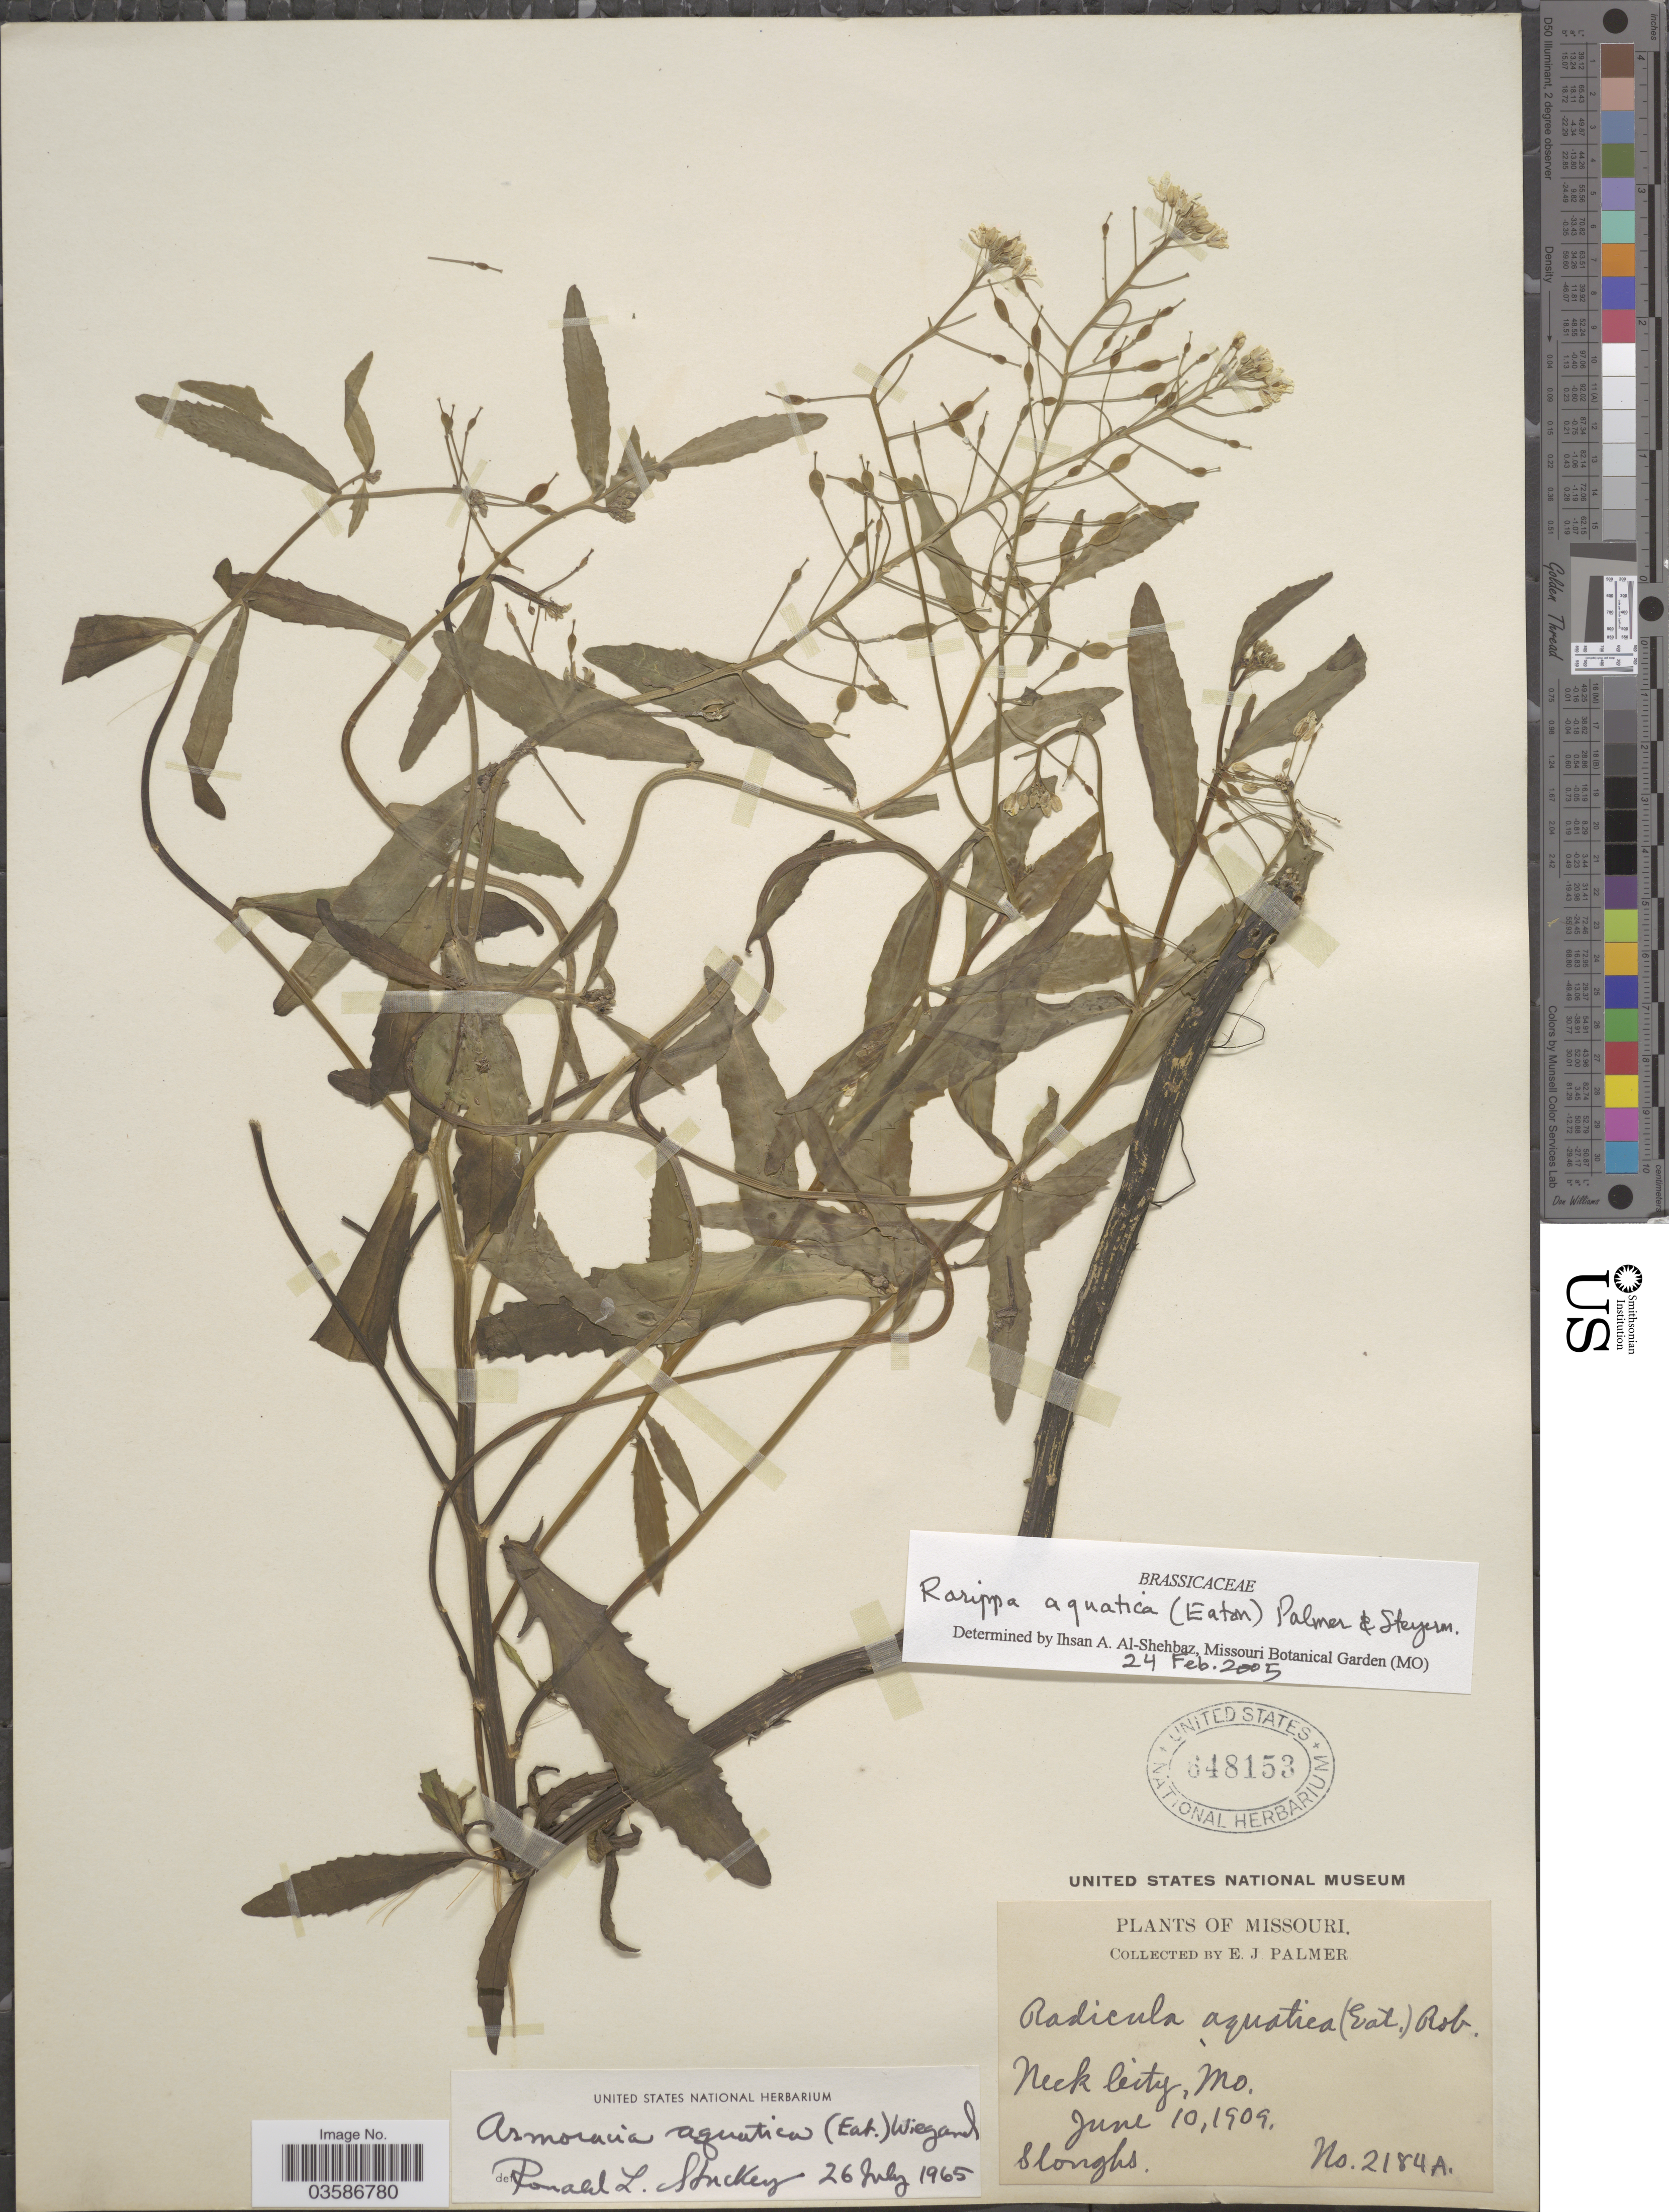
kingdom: Plantae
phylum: Tracheophyta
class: Magnoliopsida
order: Brassicales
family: Brassicaceae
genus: Rorippa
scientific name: Rorippa aquatica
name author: (Eaton) E.J. Palmer & Steyerm.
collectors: E. J. Palmer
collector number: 2184A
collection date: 1909-06-10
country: United States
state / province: Missouri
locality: Neck City.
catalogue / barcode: US 648153